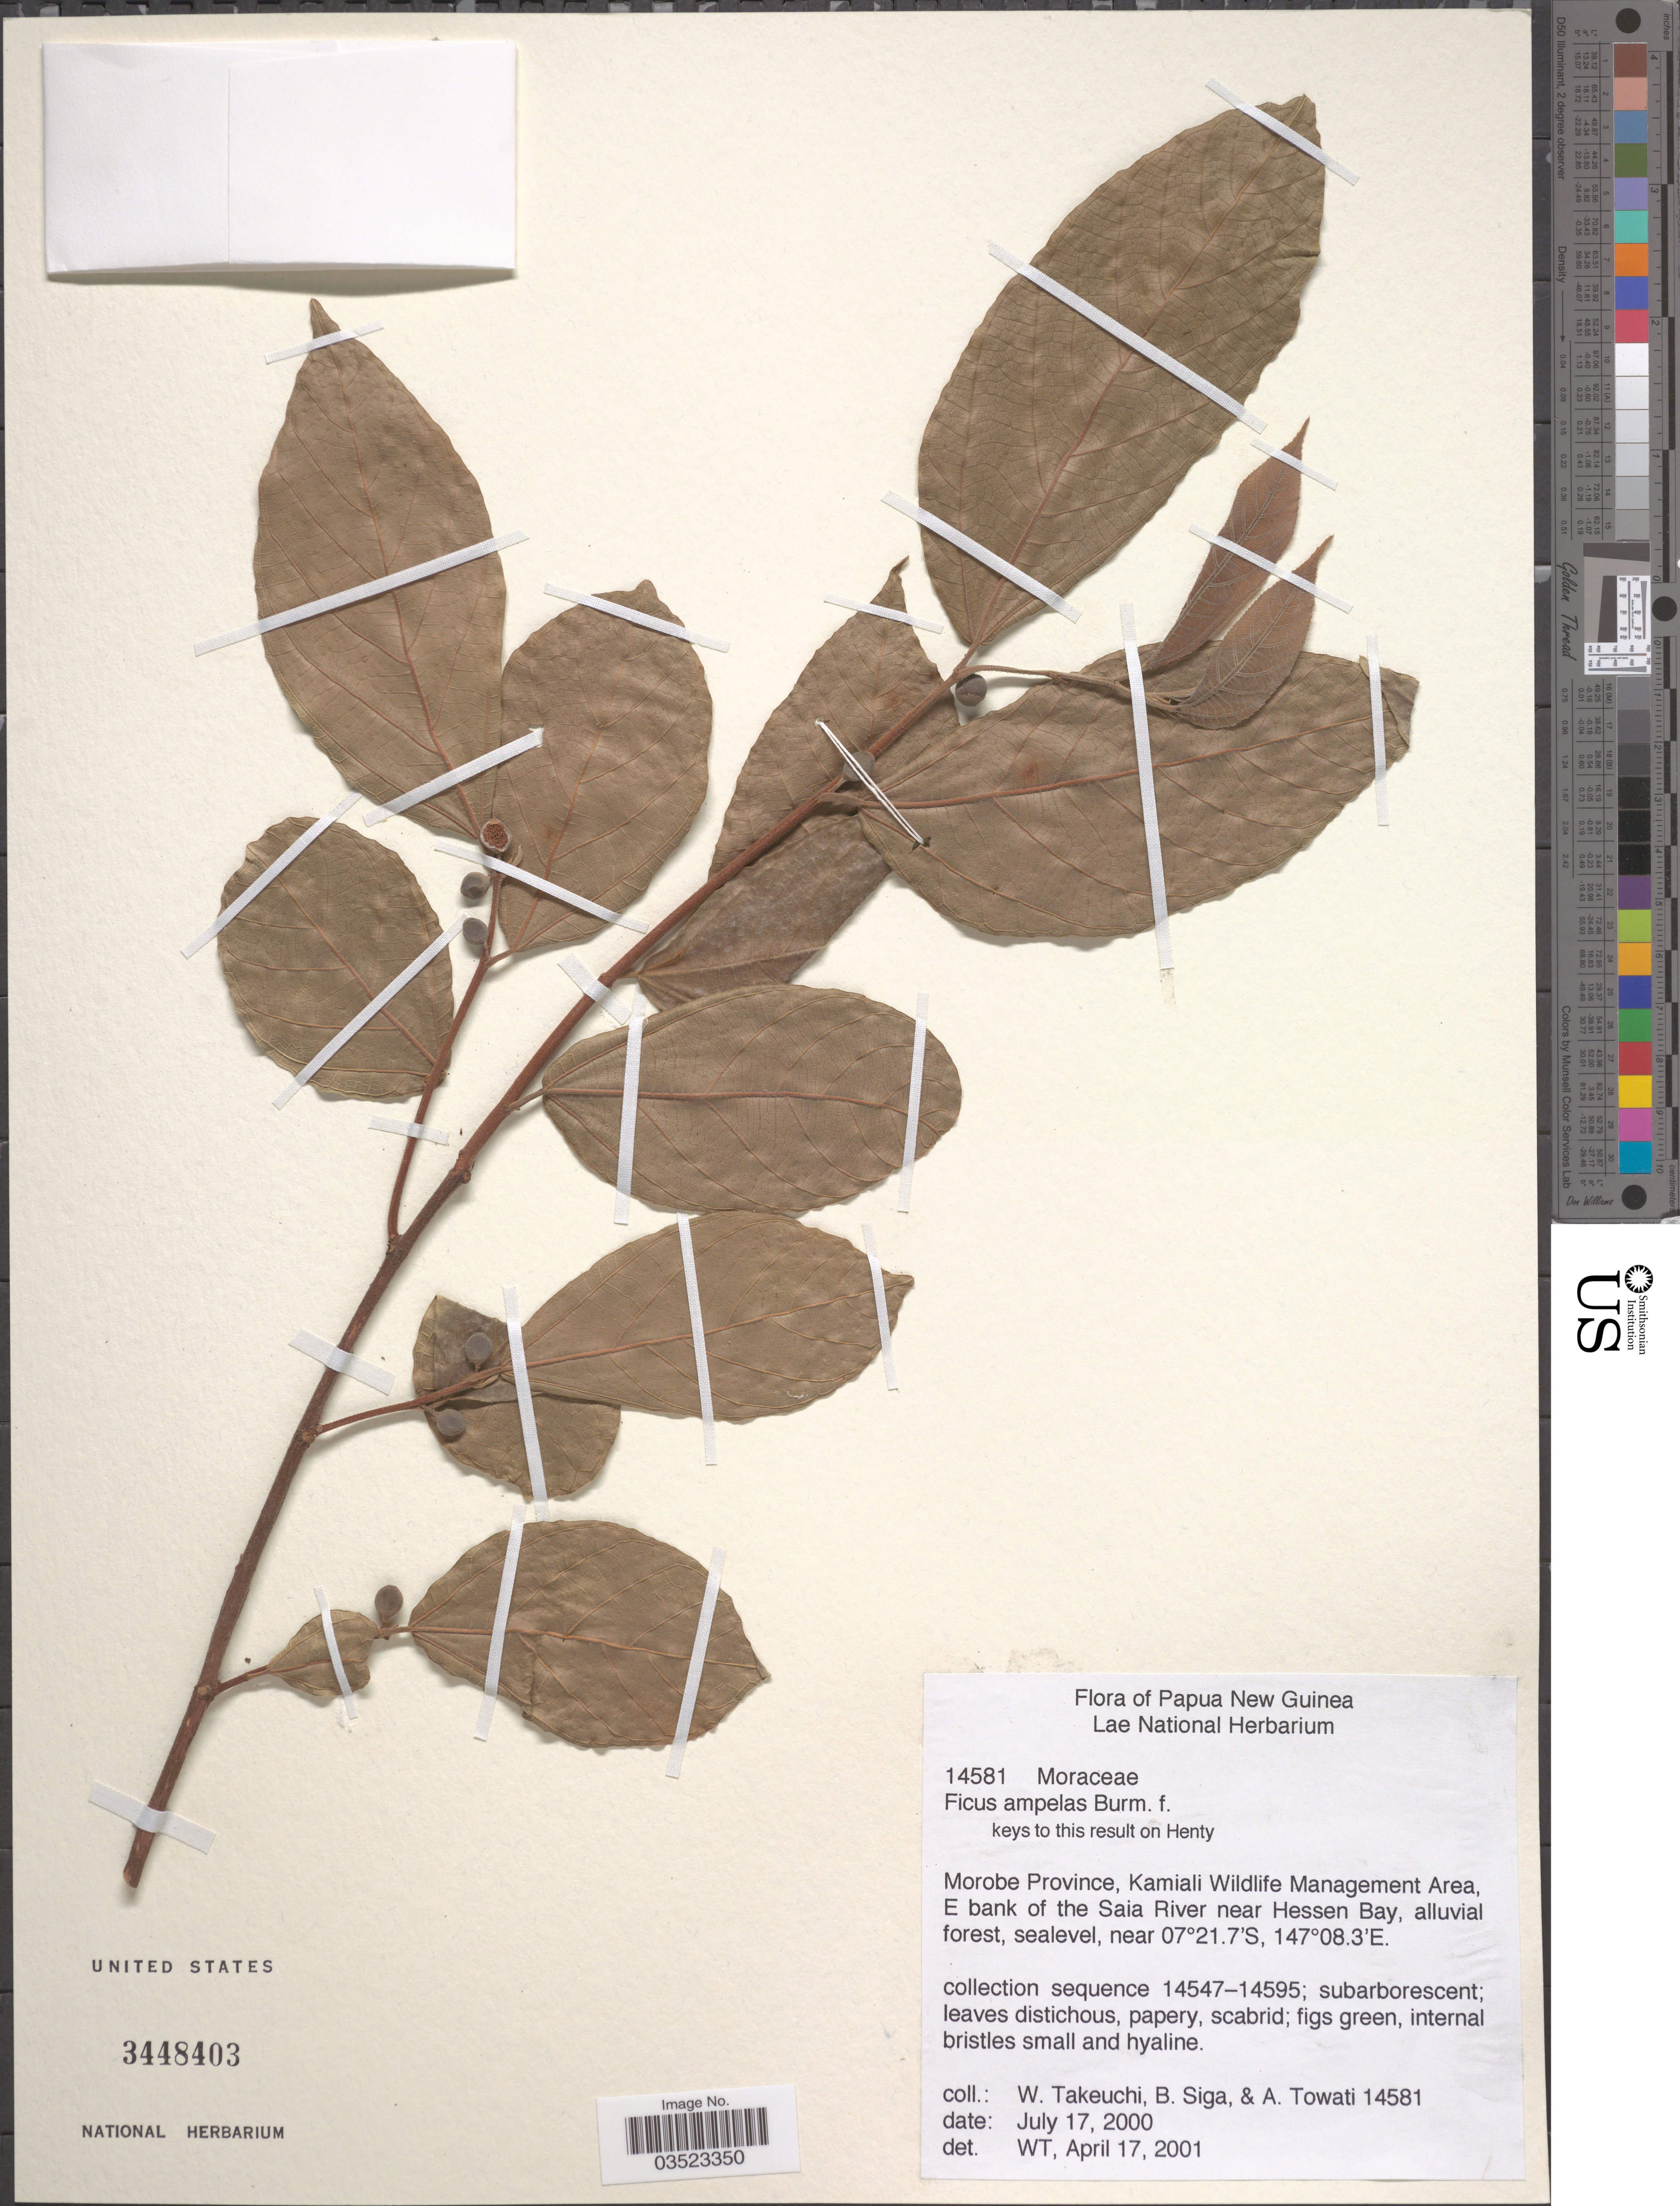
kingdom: Plantae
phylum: Tracheophyta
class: Magnoliopsida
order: Rosales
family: Moraceae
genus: Ficus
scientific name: Ficus ampelos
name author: Burm. f.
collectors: W. Takeuchi, B. Siga & A. Towati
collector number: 14581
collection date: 2000-07-17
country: Papua New Guinea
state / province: Morobe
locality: Kamiali Wildlife Management Area, E bank of the Saia River near Hessen Bay.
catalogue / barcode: US 3448403